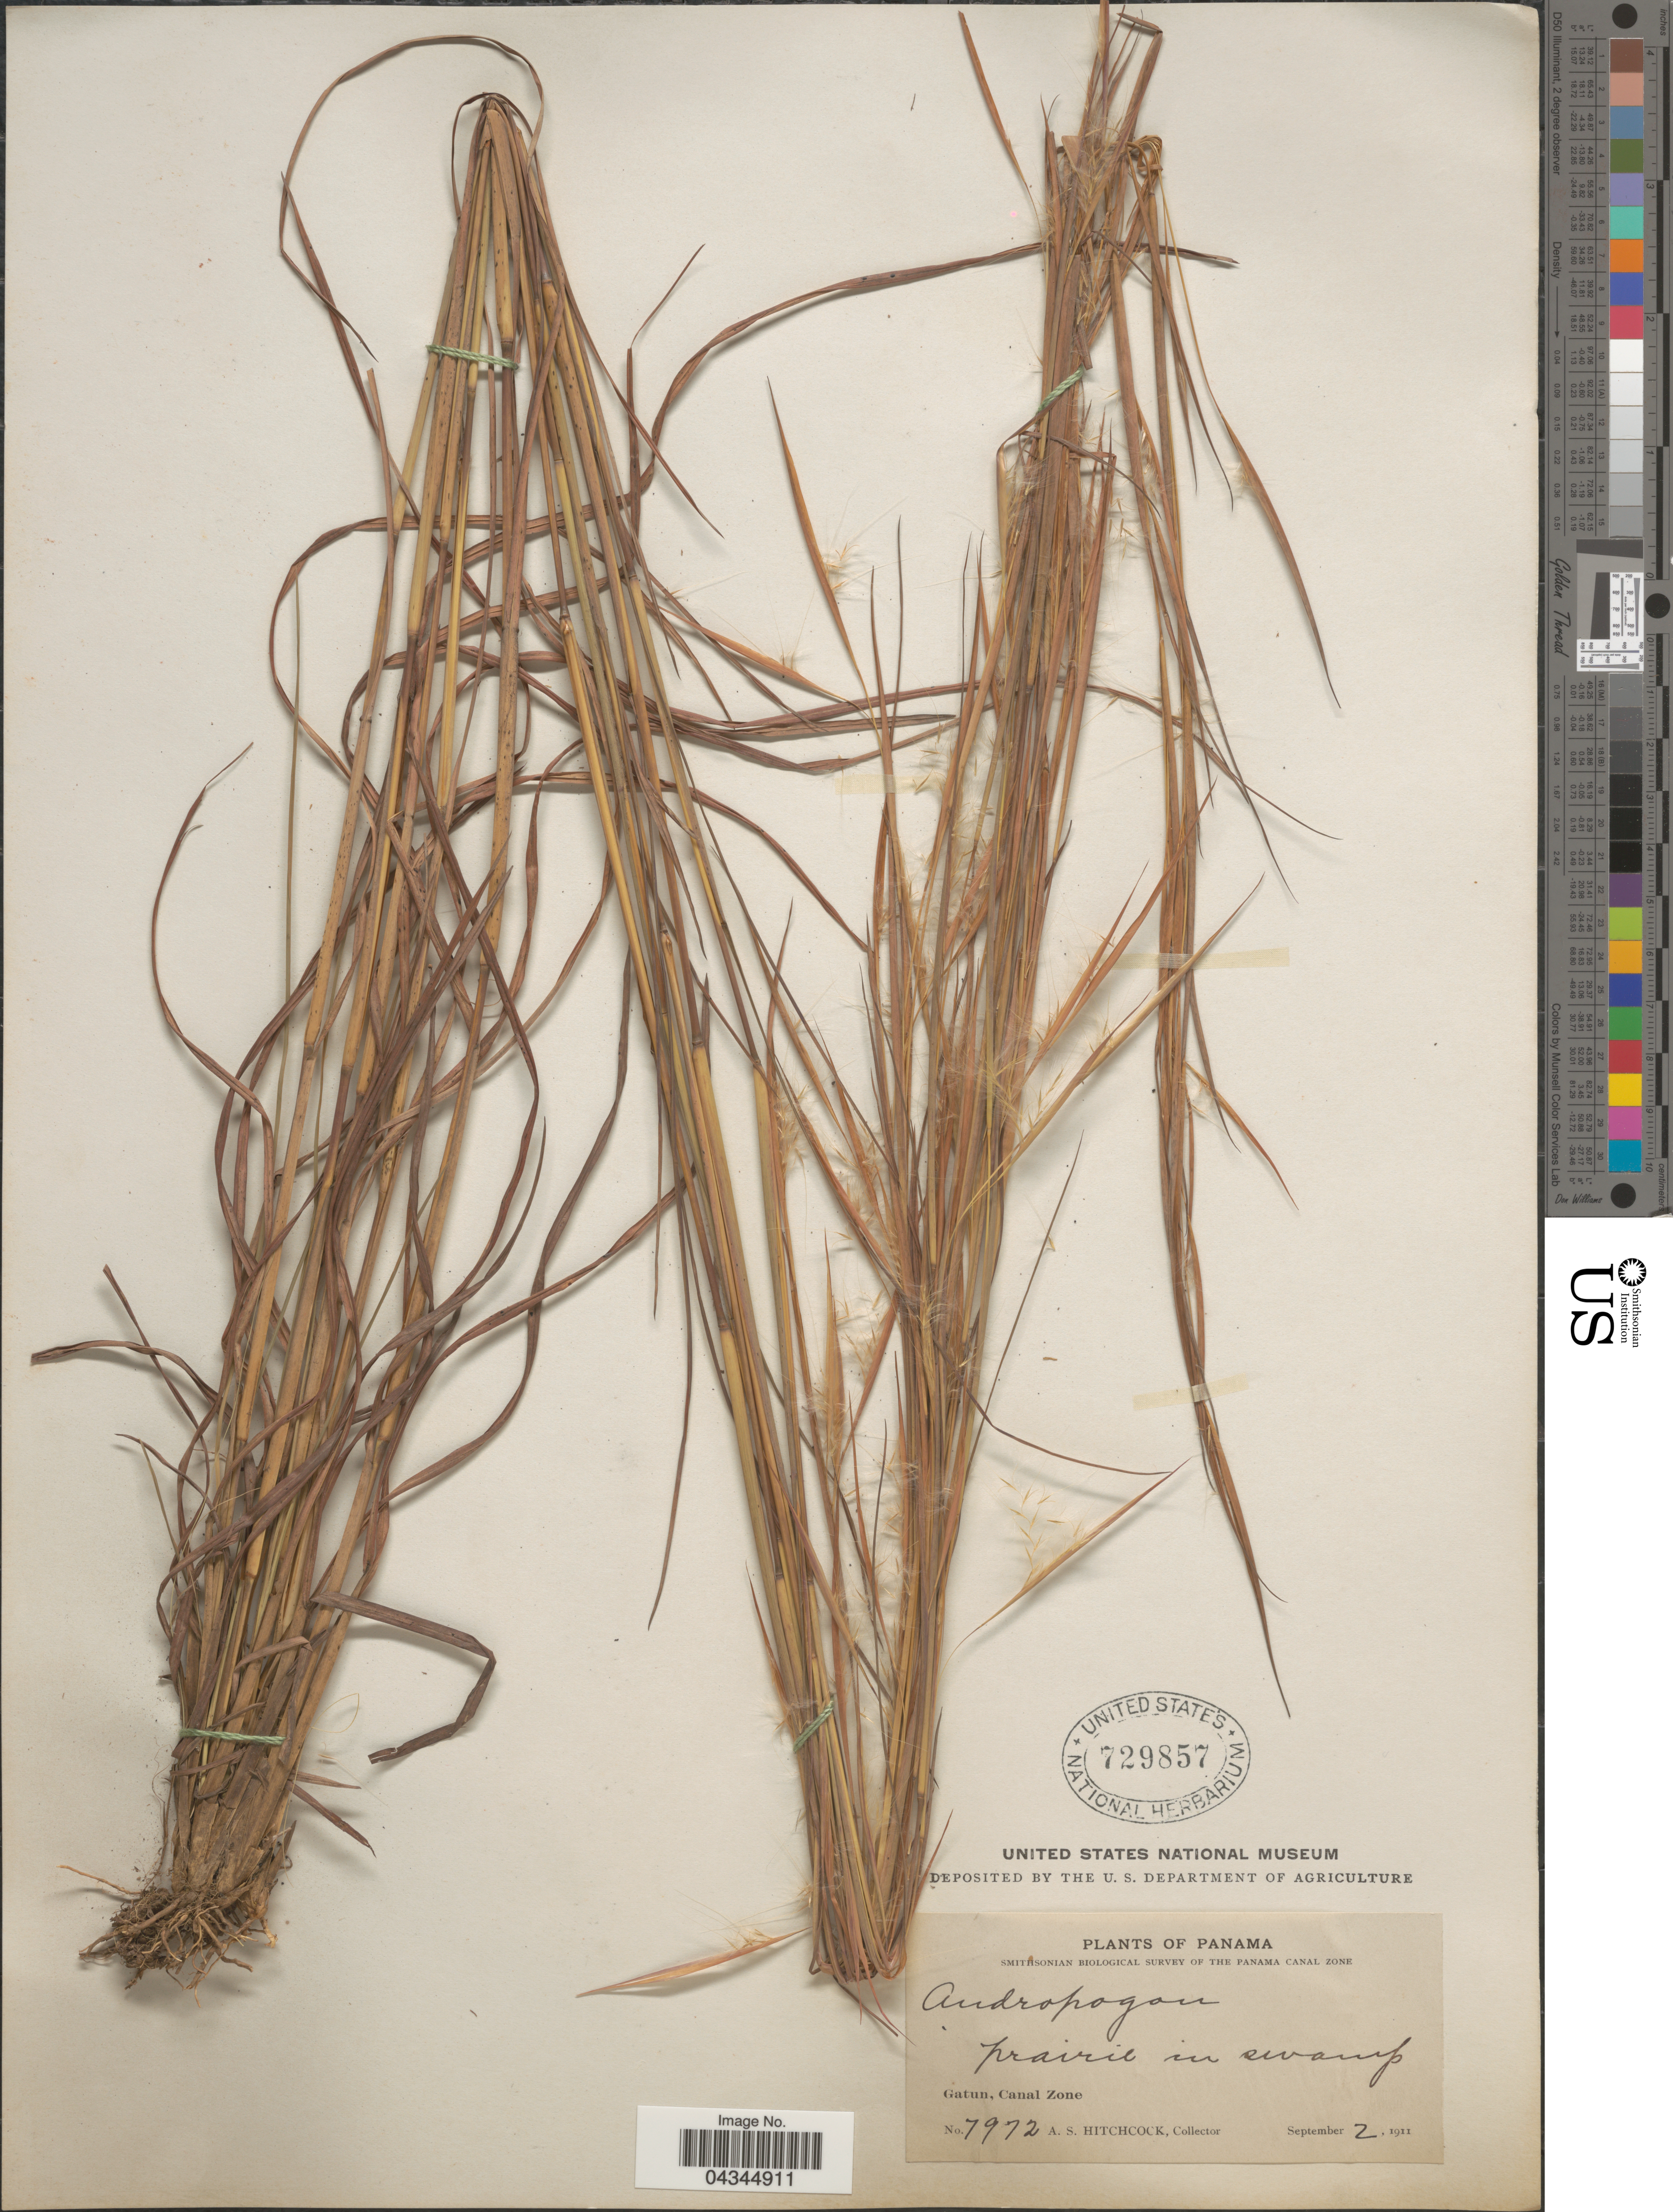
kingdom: Plantae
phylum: Tracheophyta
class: Liliopsida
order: Poales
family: Poaceae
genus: Andropogon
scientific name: Andropogon virginicus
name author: L.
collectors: A. S. Hitchcock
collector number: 7972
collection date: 1911-09-02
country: Panama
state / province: Colón / Panamá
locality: Smithsonian Biological Survey of the Panama Canal Zone. Gatun, Canal Zone.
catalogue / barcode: US 729857